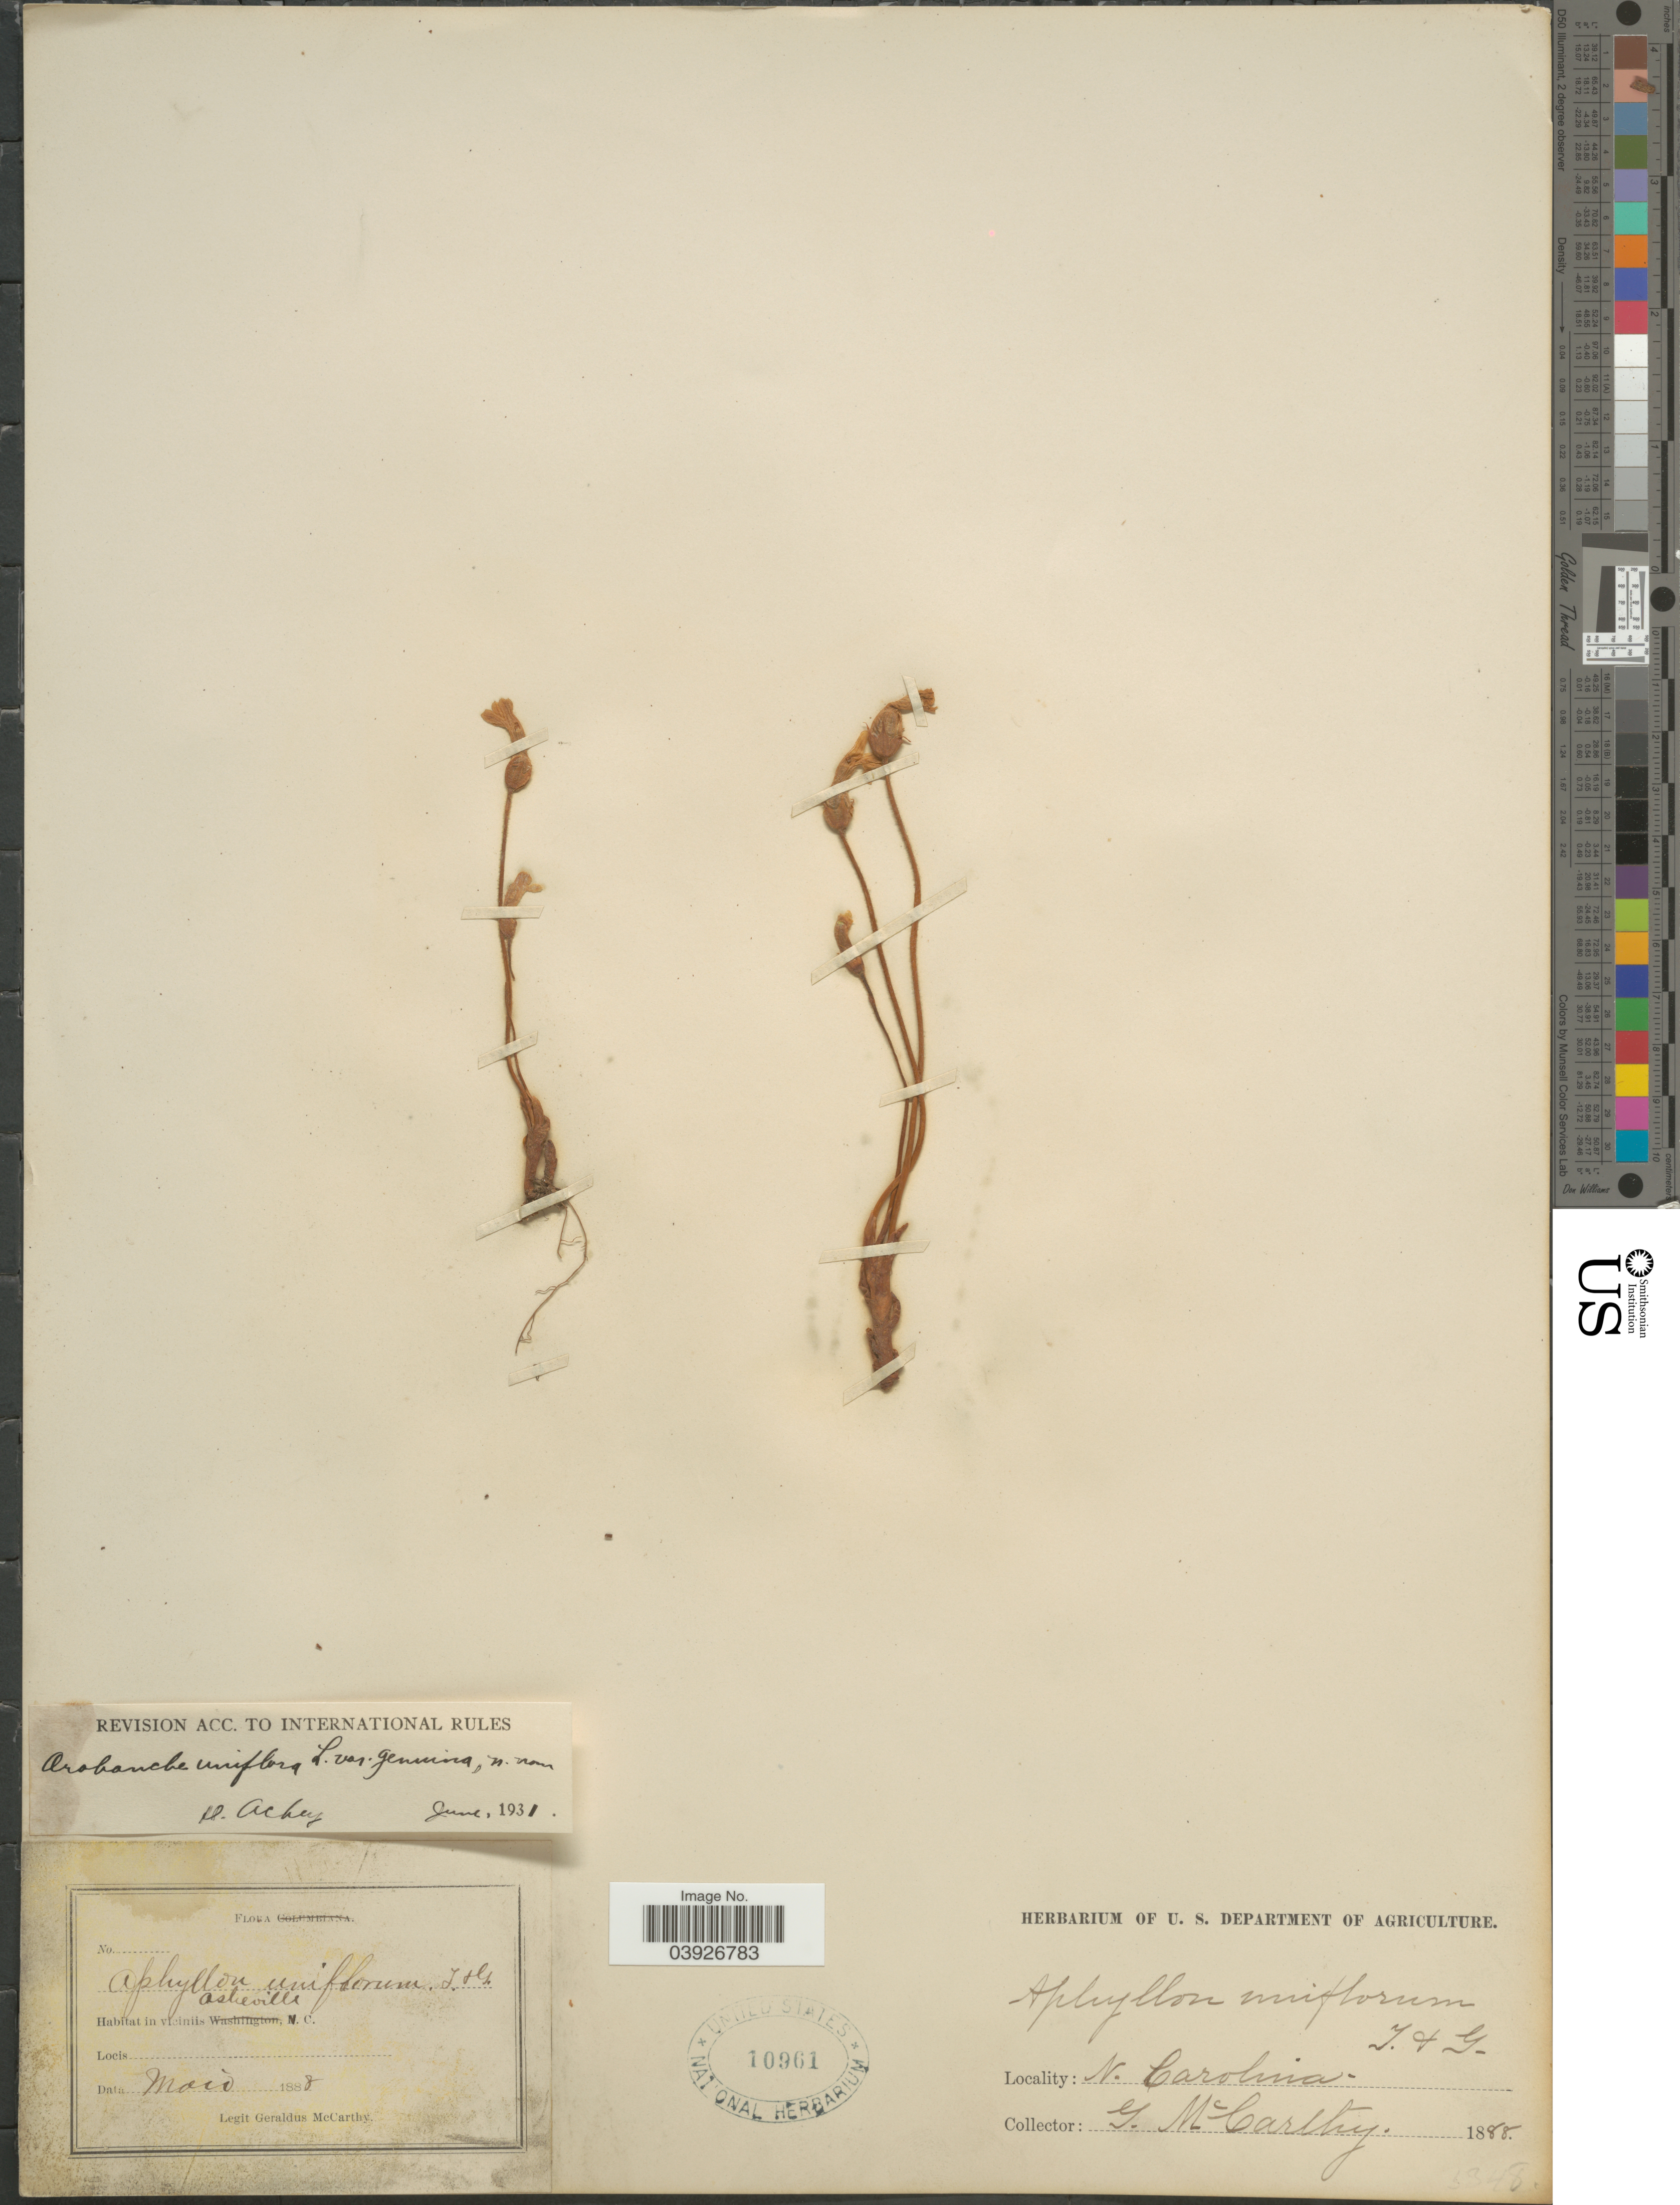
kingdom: Plantae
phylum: Tracheophyta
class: Magnoliopsida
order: Lamiales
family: Orobanchaceae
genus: Aphyllon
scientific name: Aphyllon uniflorum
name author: A. Gray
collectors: M. McCarthy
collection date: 1888-05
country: United States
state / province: North Carolina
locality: In viciniis Asheville.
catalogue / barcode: US 10961